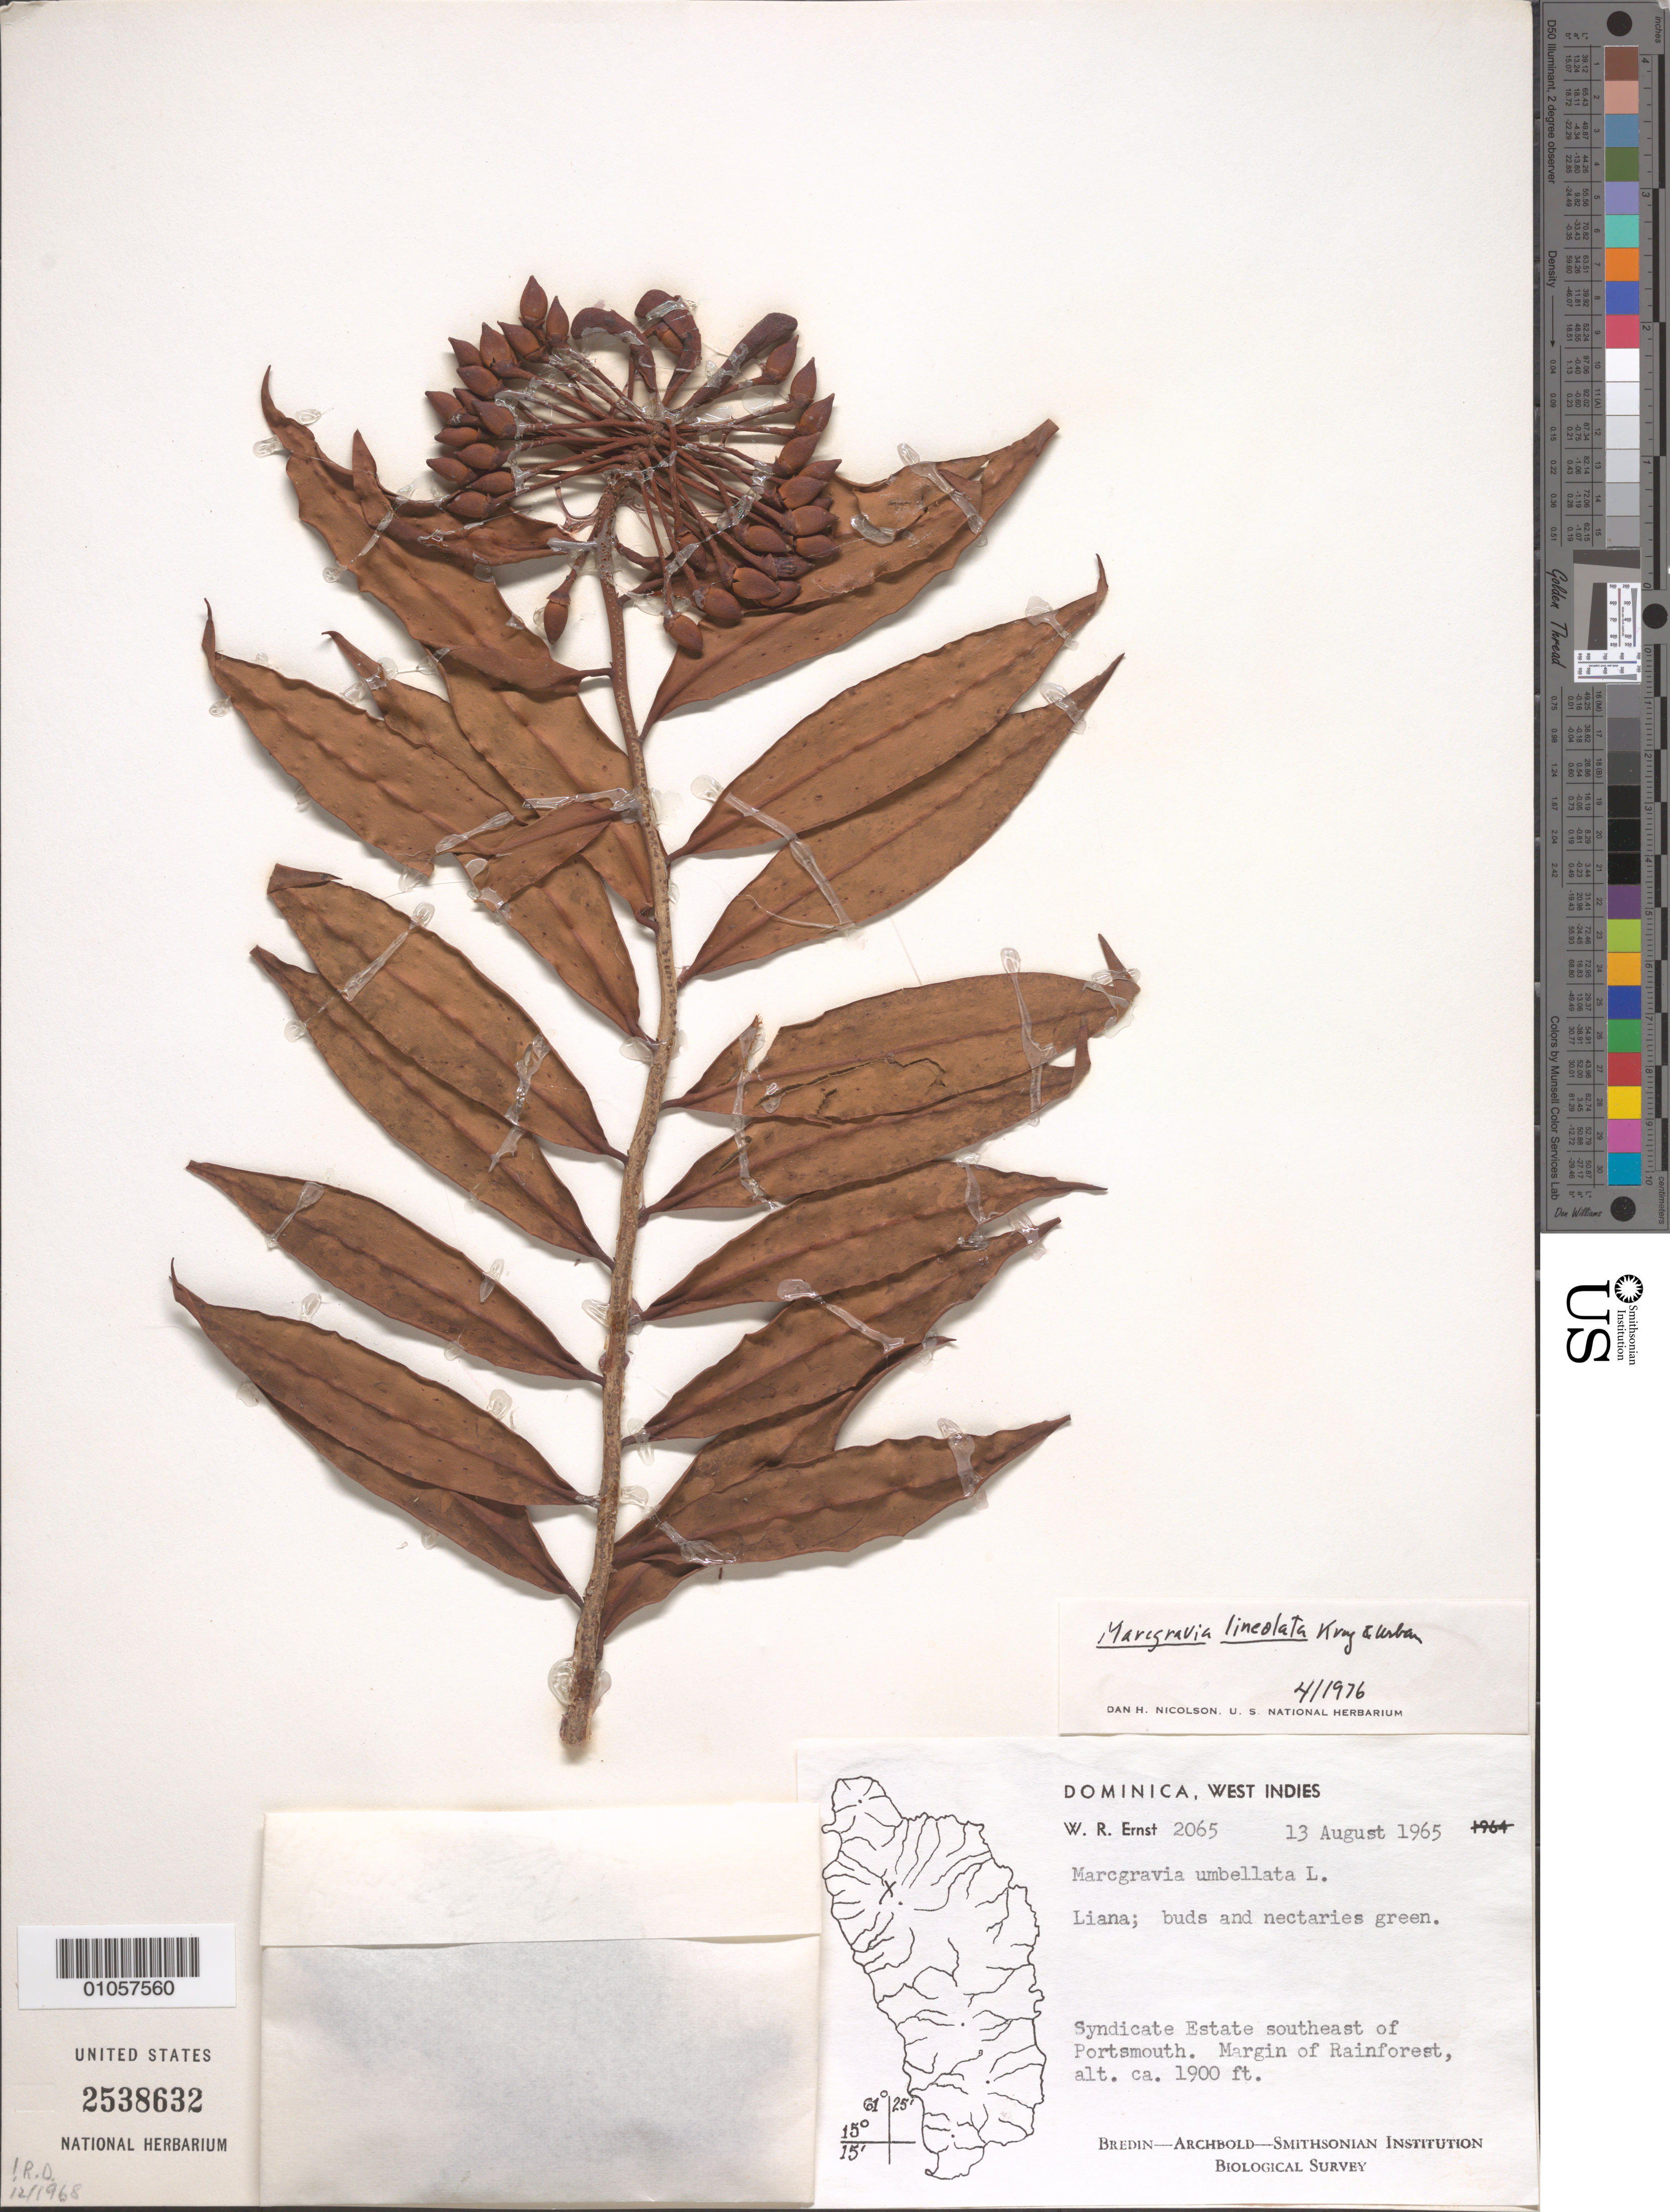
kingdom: Plantae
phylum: Tracheophyta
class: Magnoliopsida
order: Ericales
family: Marcgraviaceae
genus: Marcgravia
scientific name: Marcgravia lineolata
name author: Krug & Urb.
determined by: Nicolson, Dan H.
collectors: W. R. Ernst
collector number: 2065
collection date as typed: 13 Aug 1965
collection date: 1965-08-13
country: Dominica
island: Dominica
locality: Syndicate Estate, SE of Portsmouth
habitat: Margin of rainforest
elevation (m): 579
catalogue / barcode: US 2538632